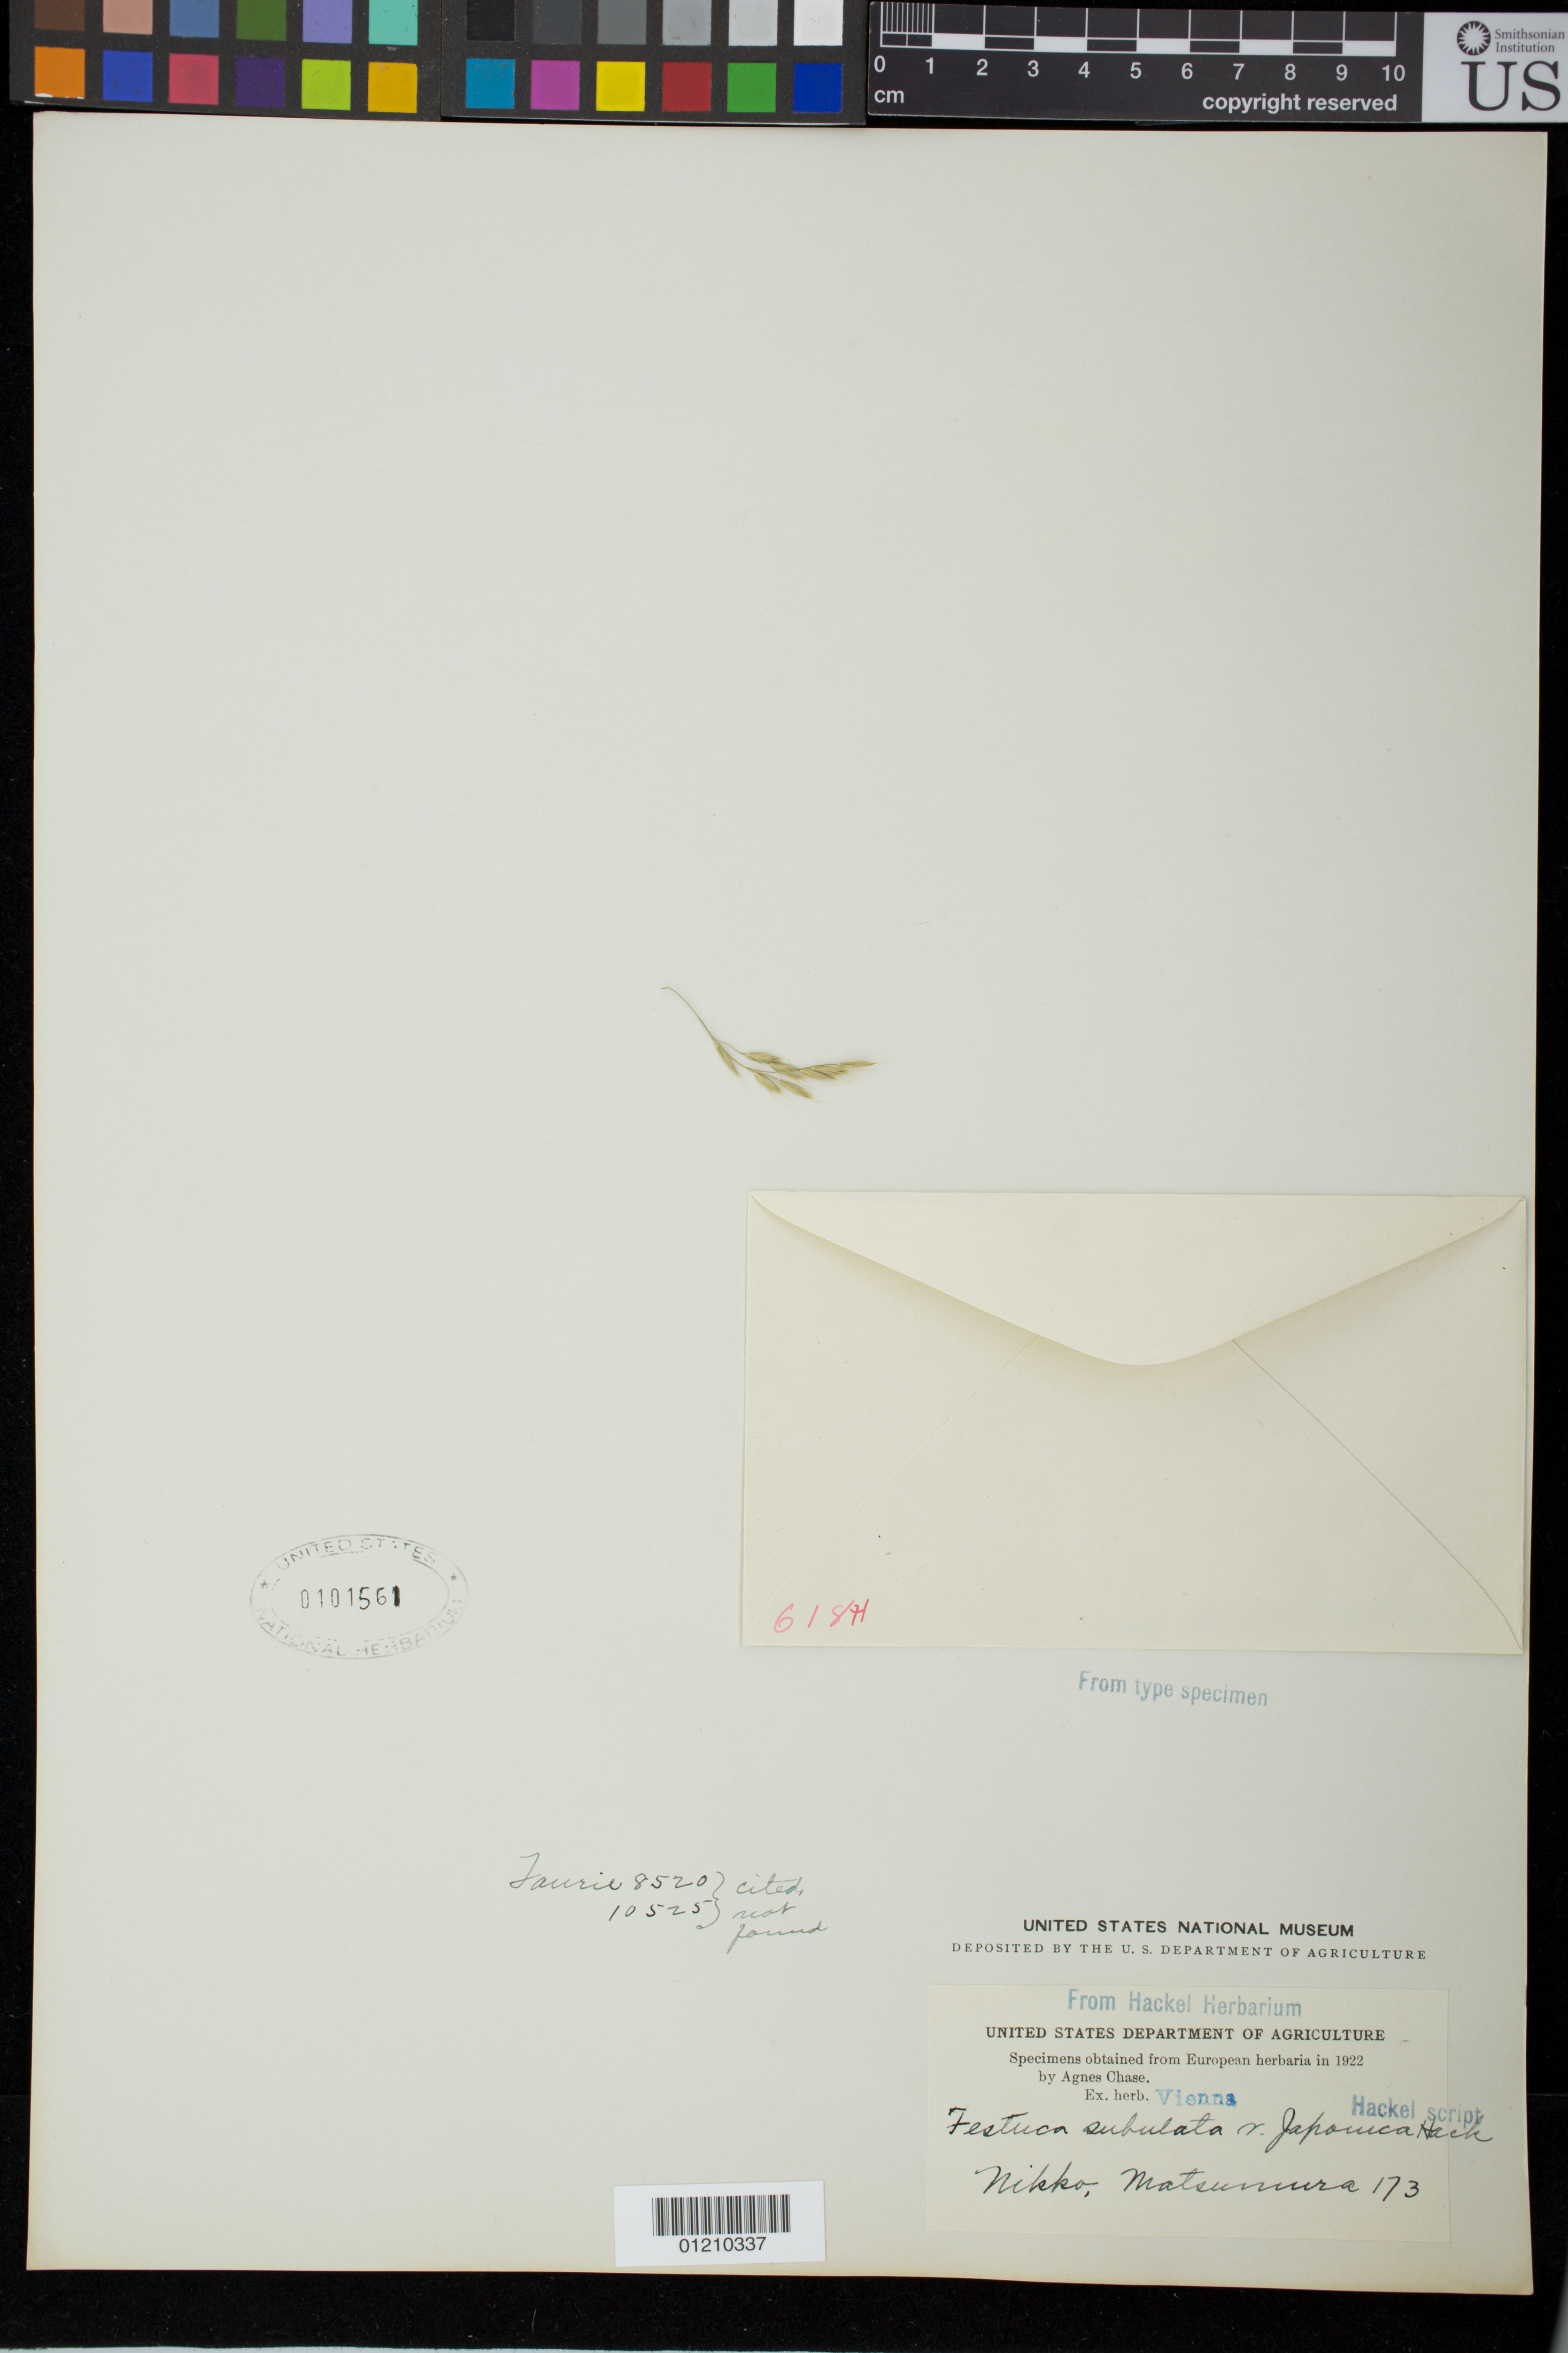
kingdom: Plantae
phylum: Tracheophyta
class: Liliopsida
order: Poales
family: Poaceae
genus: Festuca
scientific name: Festuca subulata var. japonica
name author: Hack.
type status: Possible Syntype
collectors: J. Matsumura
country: Japan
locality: Nikko.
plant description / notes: Fragmentary material of type specimen ex herb. Vienna.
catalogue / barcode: US 101561